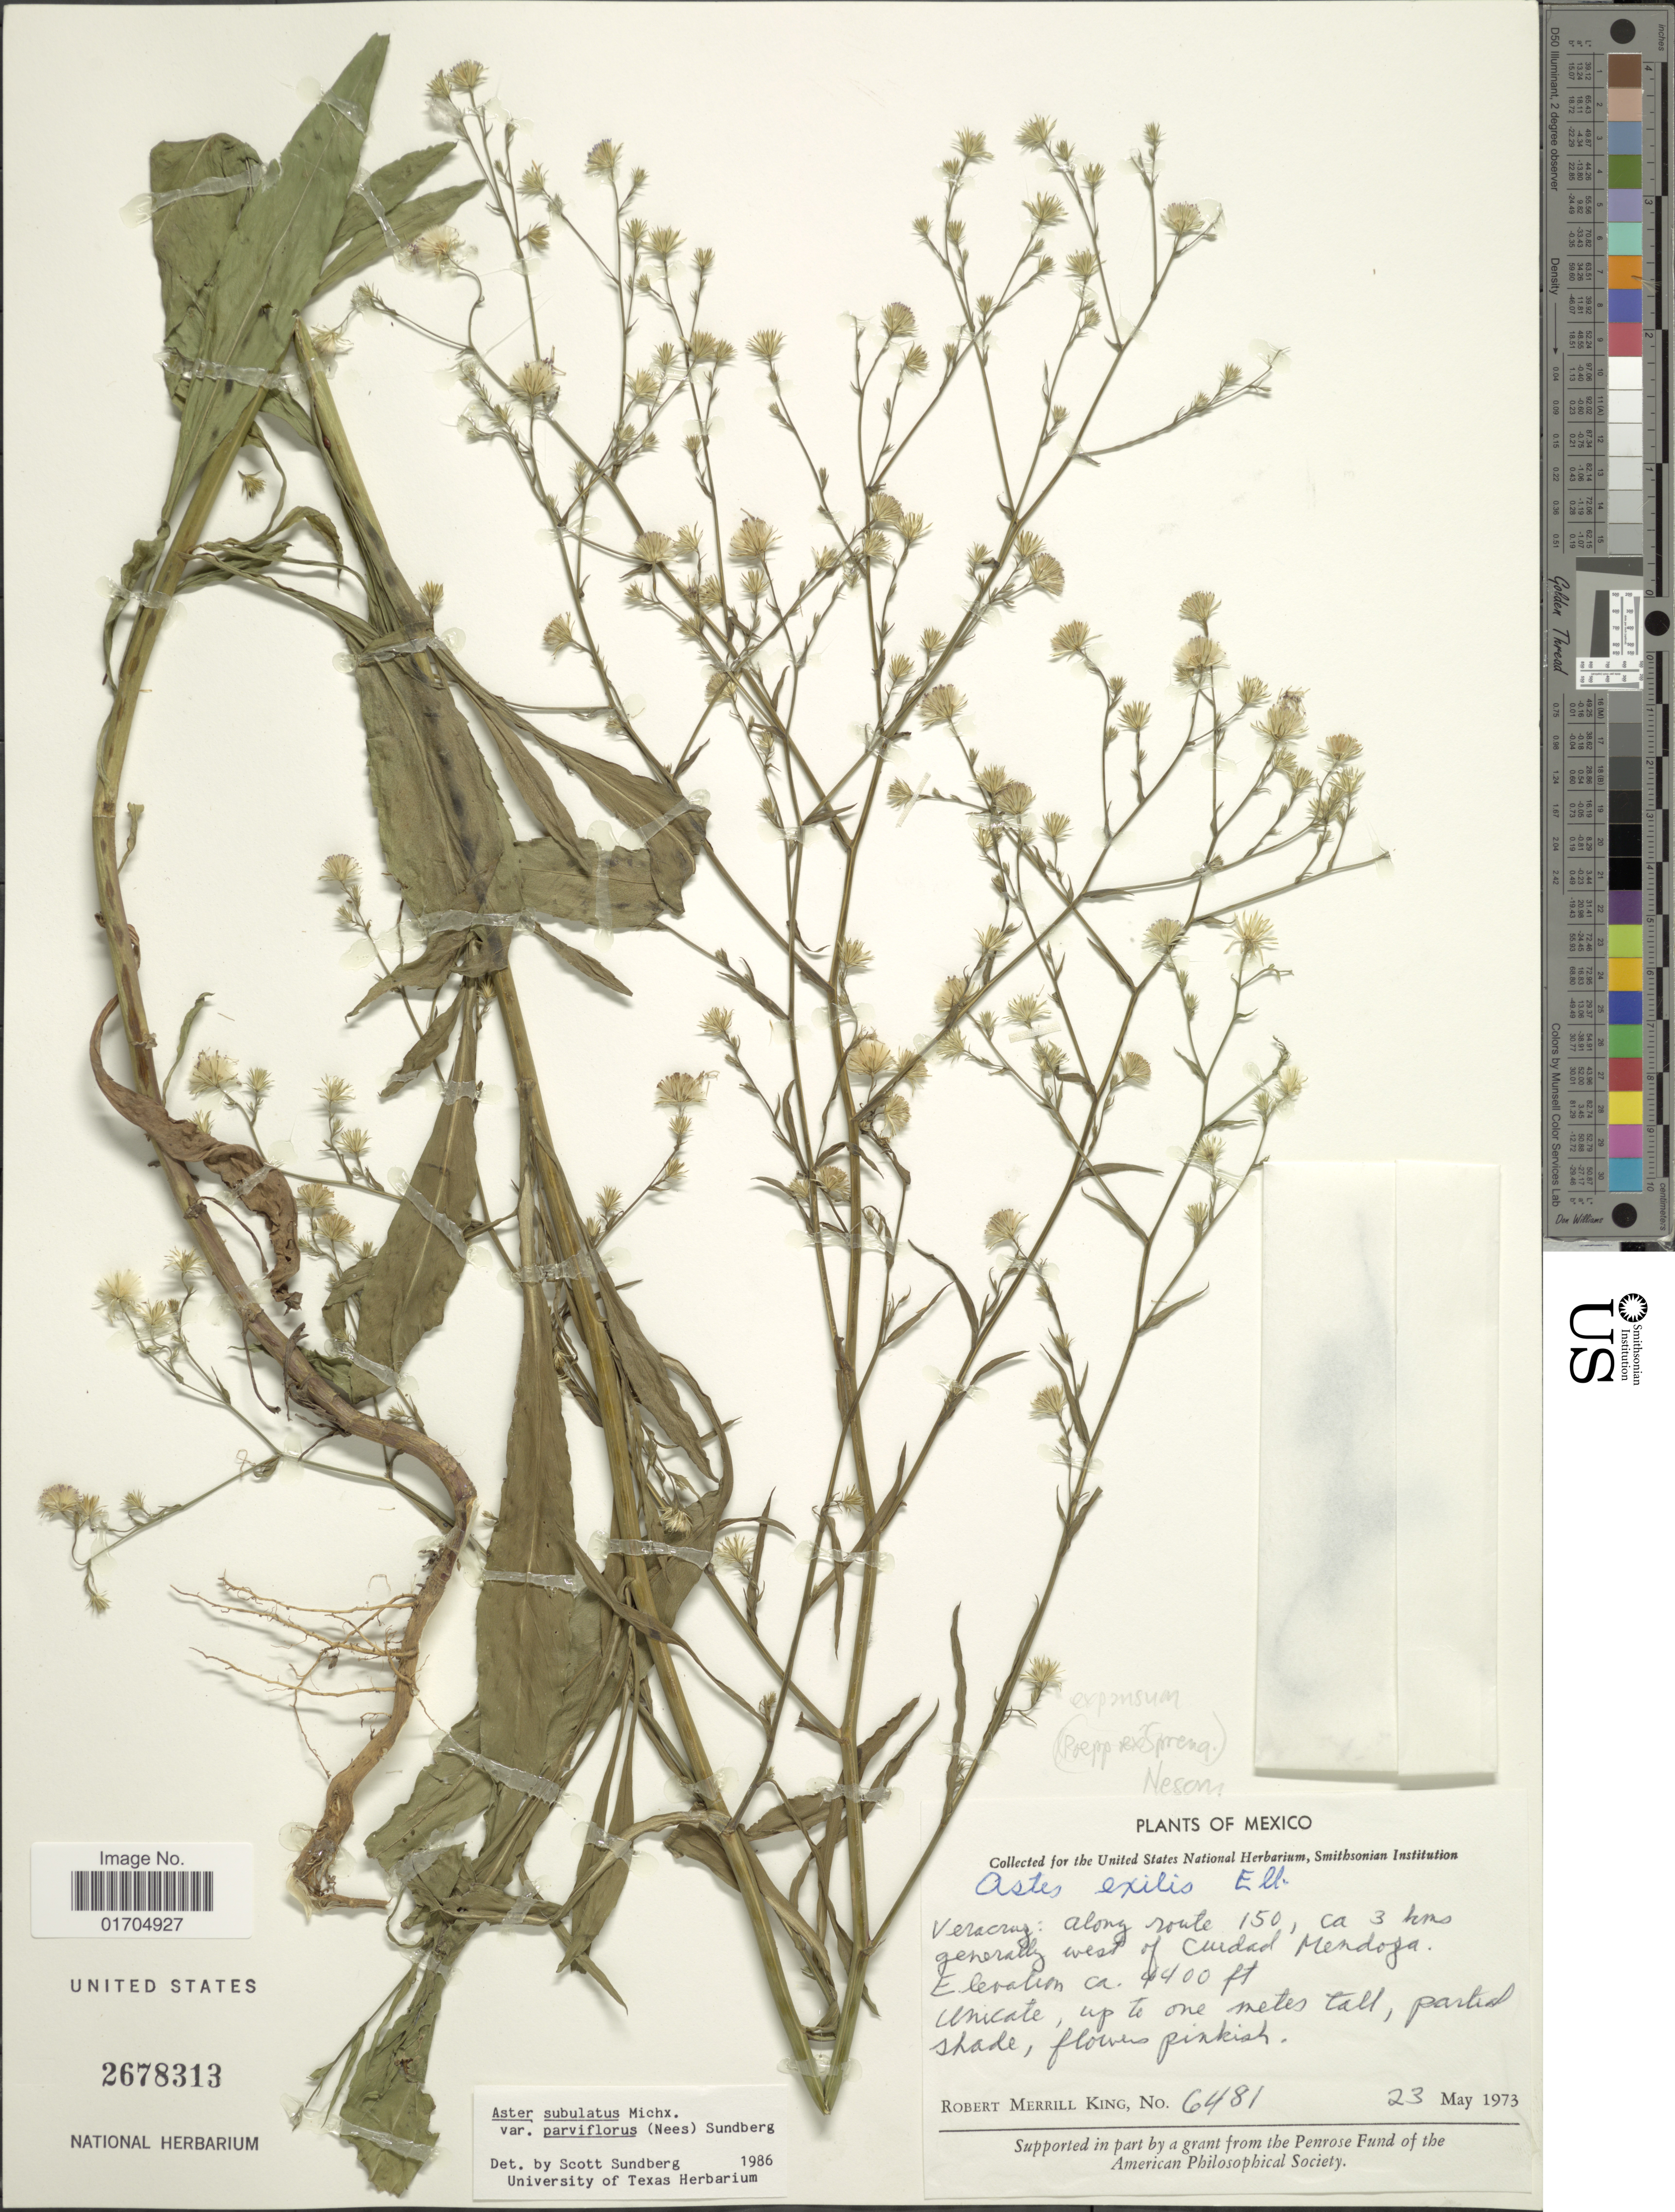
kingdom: Plantae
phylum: Tracheophyta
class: Magnoliopsida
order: Asterales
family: Asteraceae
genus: Symphyotrichum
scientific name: Symphyotrichum subulatum var. parviflorum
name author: (Nees) S.D. Sundb.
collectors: R. M. King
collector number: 6481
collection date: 1973-05-23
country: Mexico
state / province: Veracruz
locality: Veracruz: along route 150, ca 3 kms generally west of Ciudad Mendoza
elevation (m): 1341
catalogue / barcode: US 2678313